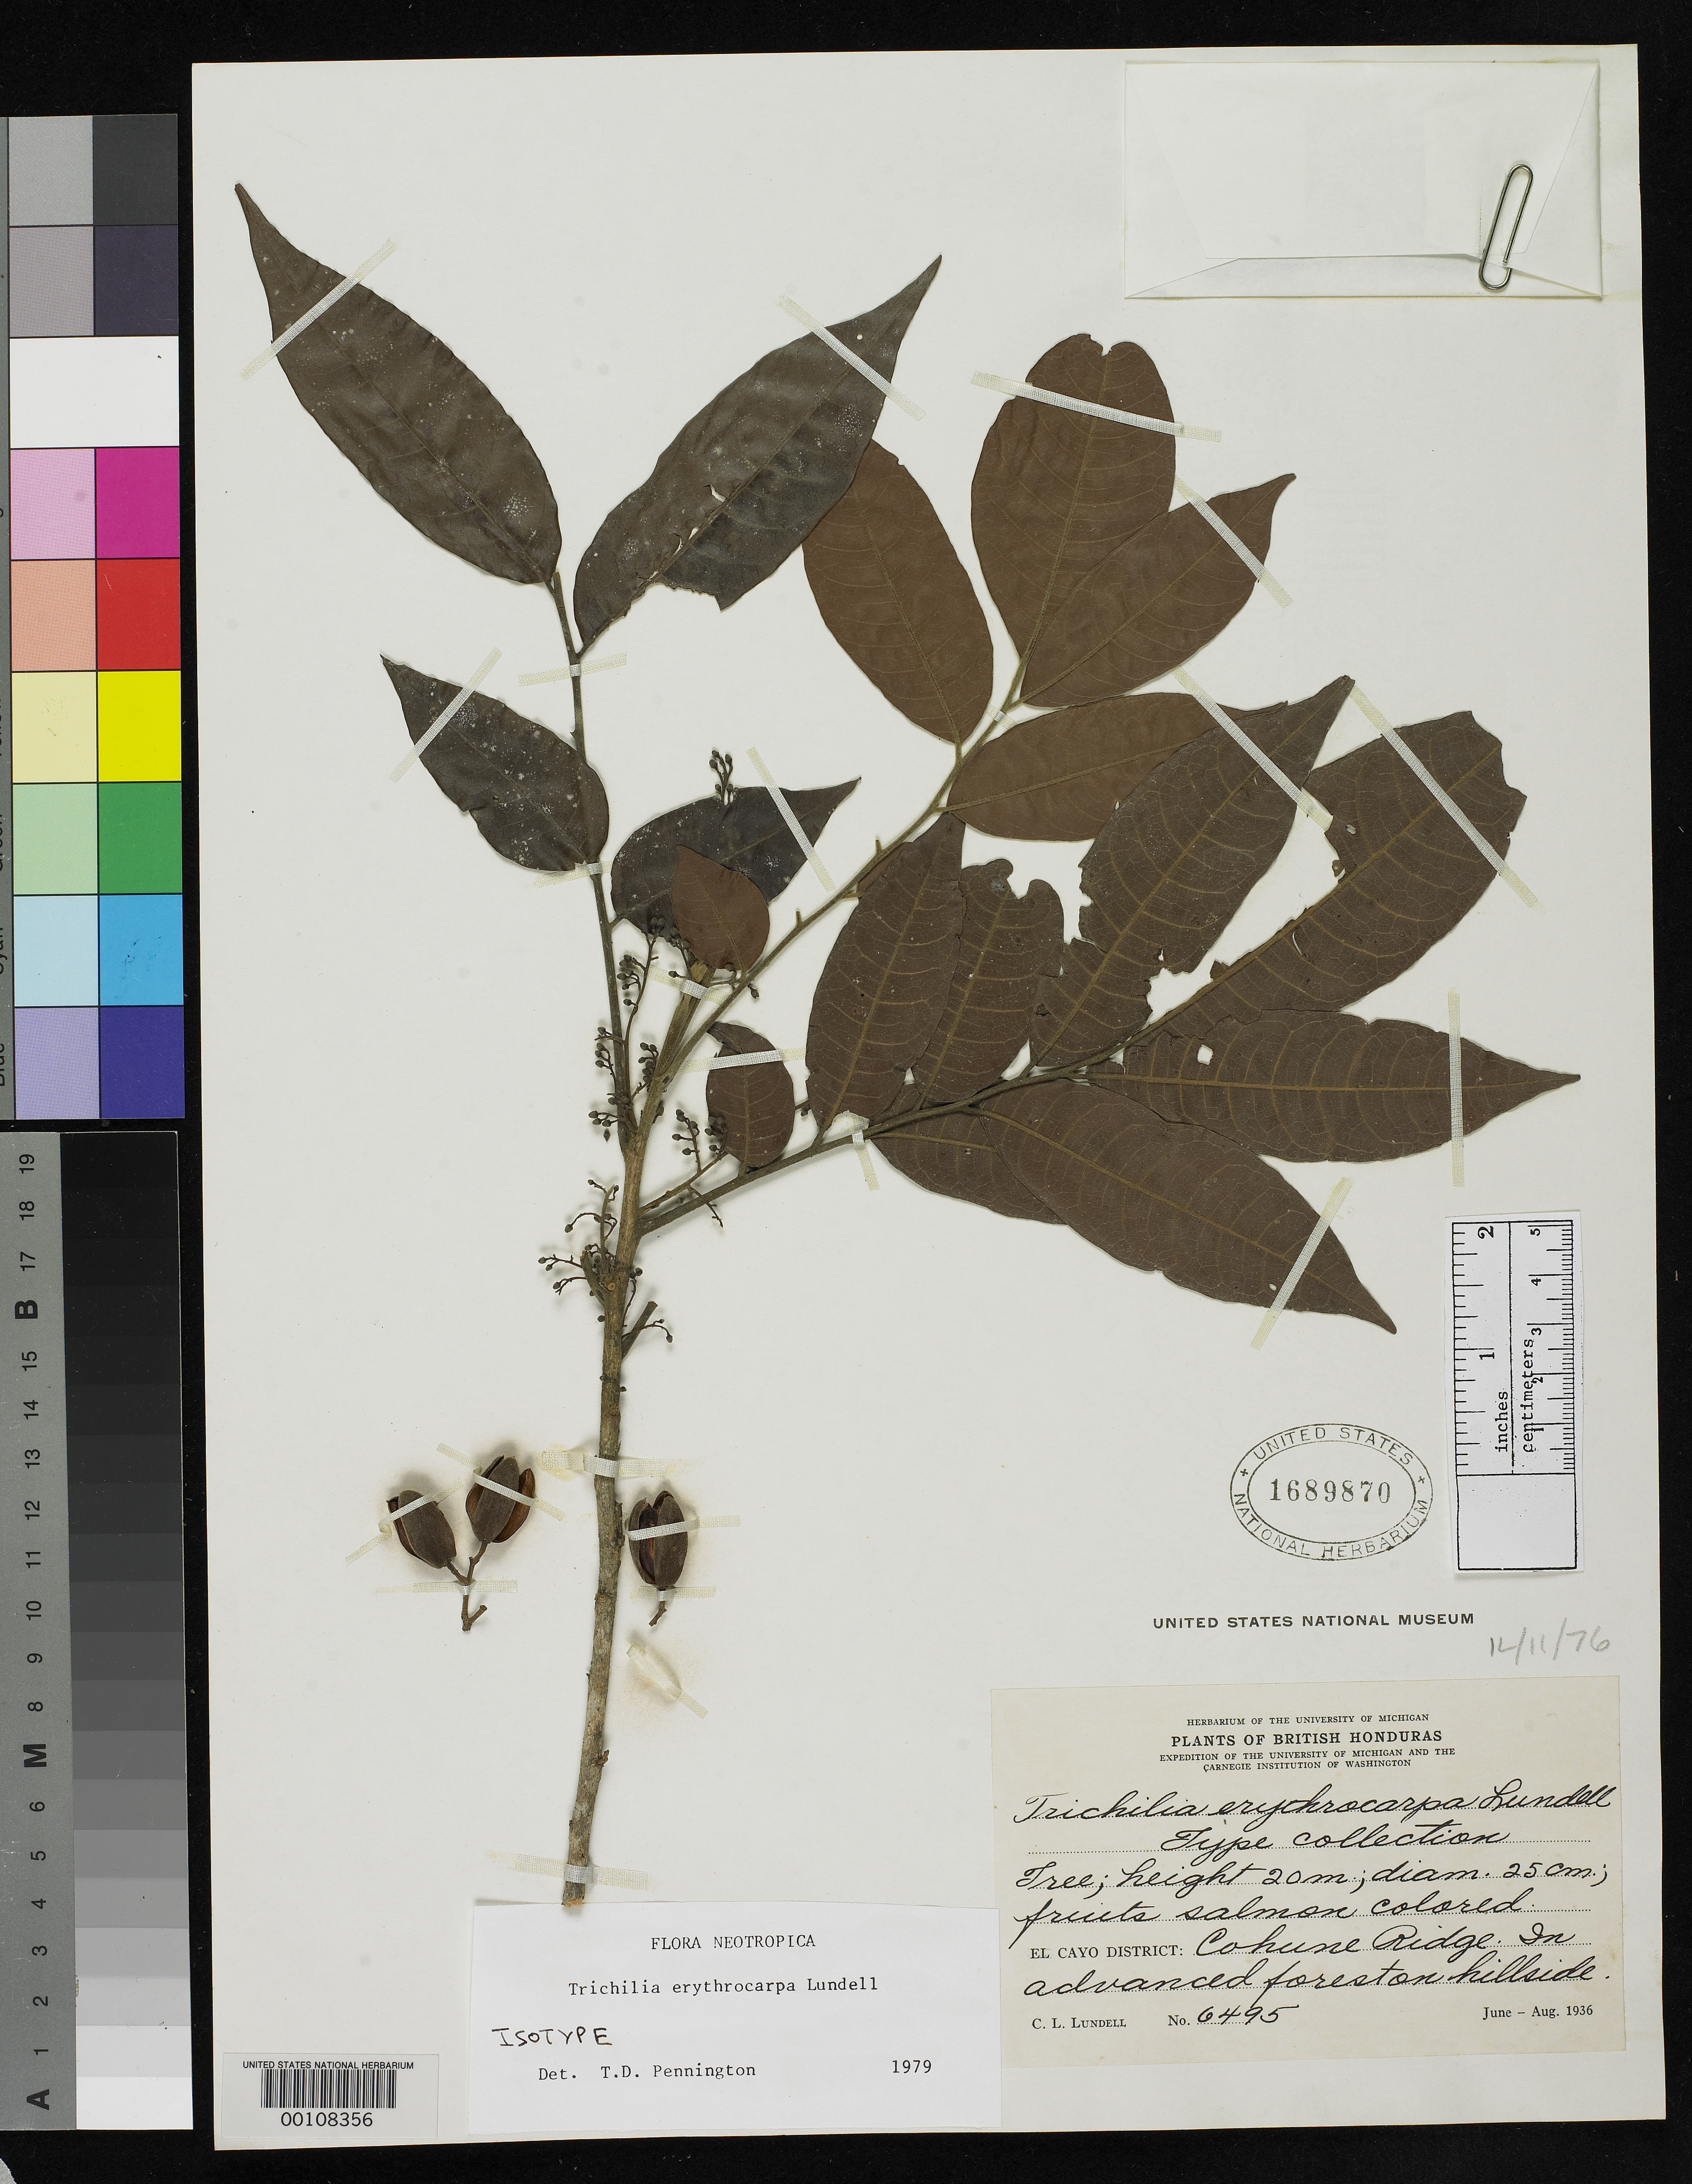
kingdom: Plantae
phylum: Tracheophyta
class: Magnoliopsida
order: Sapindales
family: Meliaceae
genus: Trichilia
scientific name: Trichilia erythrocarpa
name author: Lundell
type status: Isotype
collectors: C. L. Lundell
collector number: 6495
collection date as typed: Jun 1936 to -- Aug 1936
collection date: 1936-06/1936-08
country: Belize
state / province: Cayo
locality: Cohune Ridge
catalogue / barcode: US 1689870